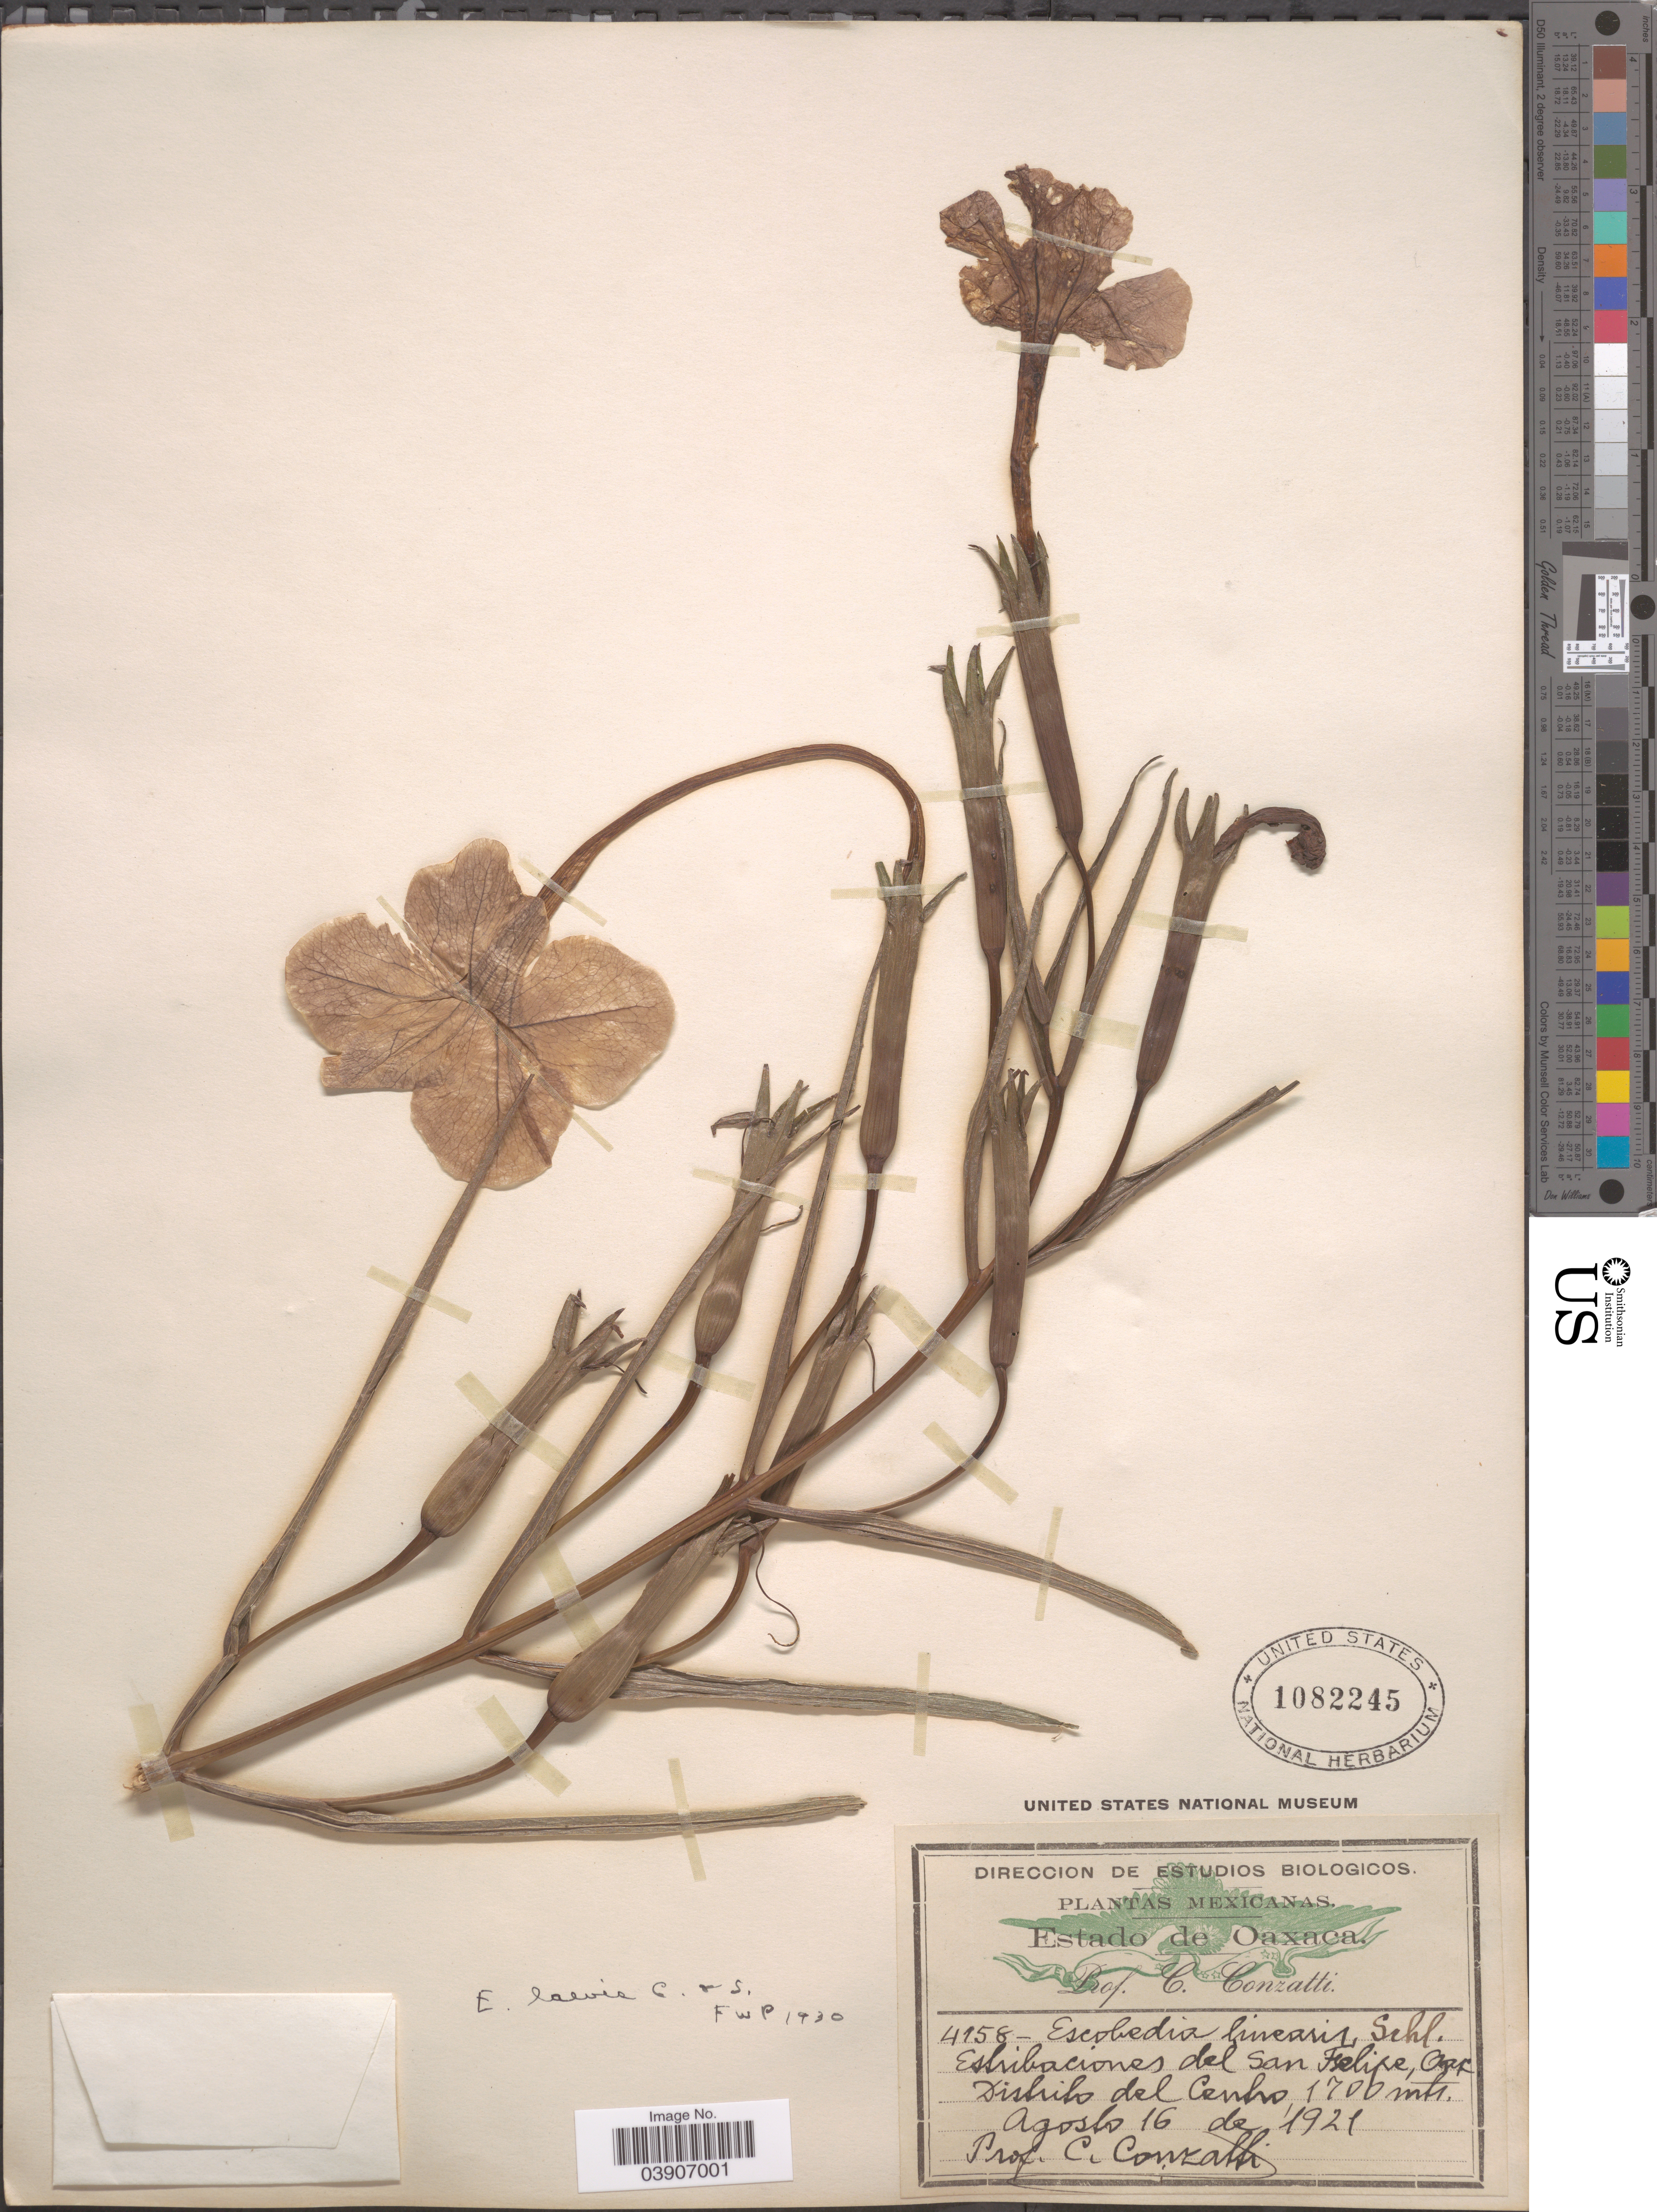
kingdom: Plantae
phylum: Tracheophyta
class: Magnoliopsida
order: Lamiales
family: Orobanchaceae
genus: Escobedia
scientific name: Escobedia laevis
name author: Schltdl. & Cham.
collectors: C. Conzatti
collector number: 4158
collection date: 1921-08-16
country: Mexico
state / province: Oaxaca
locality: Estribaciones del San Felipe, Distrito del Centro.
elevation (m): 1700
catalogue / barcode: US 1082245